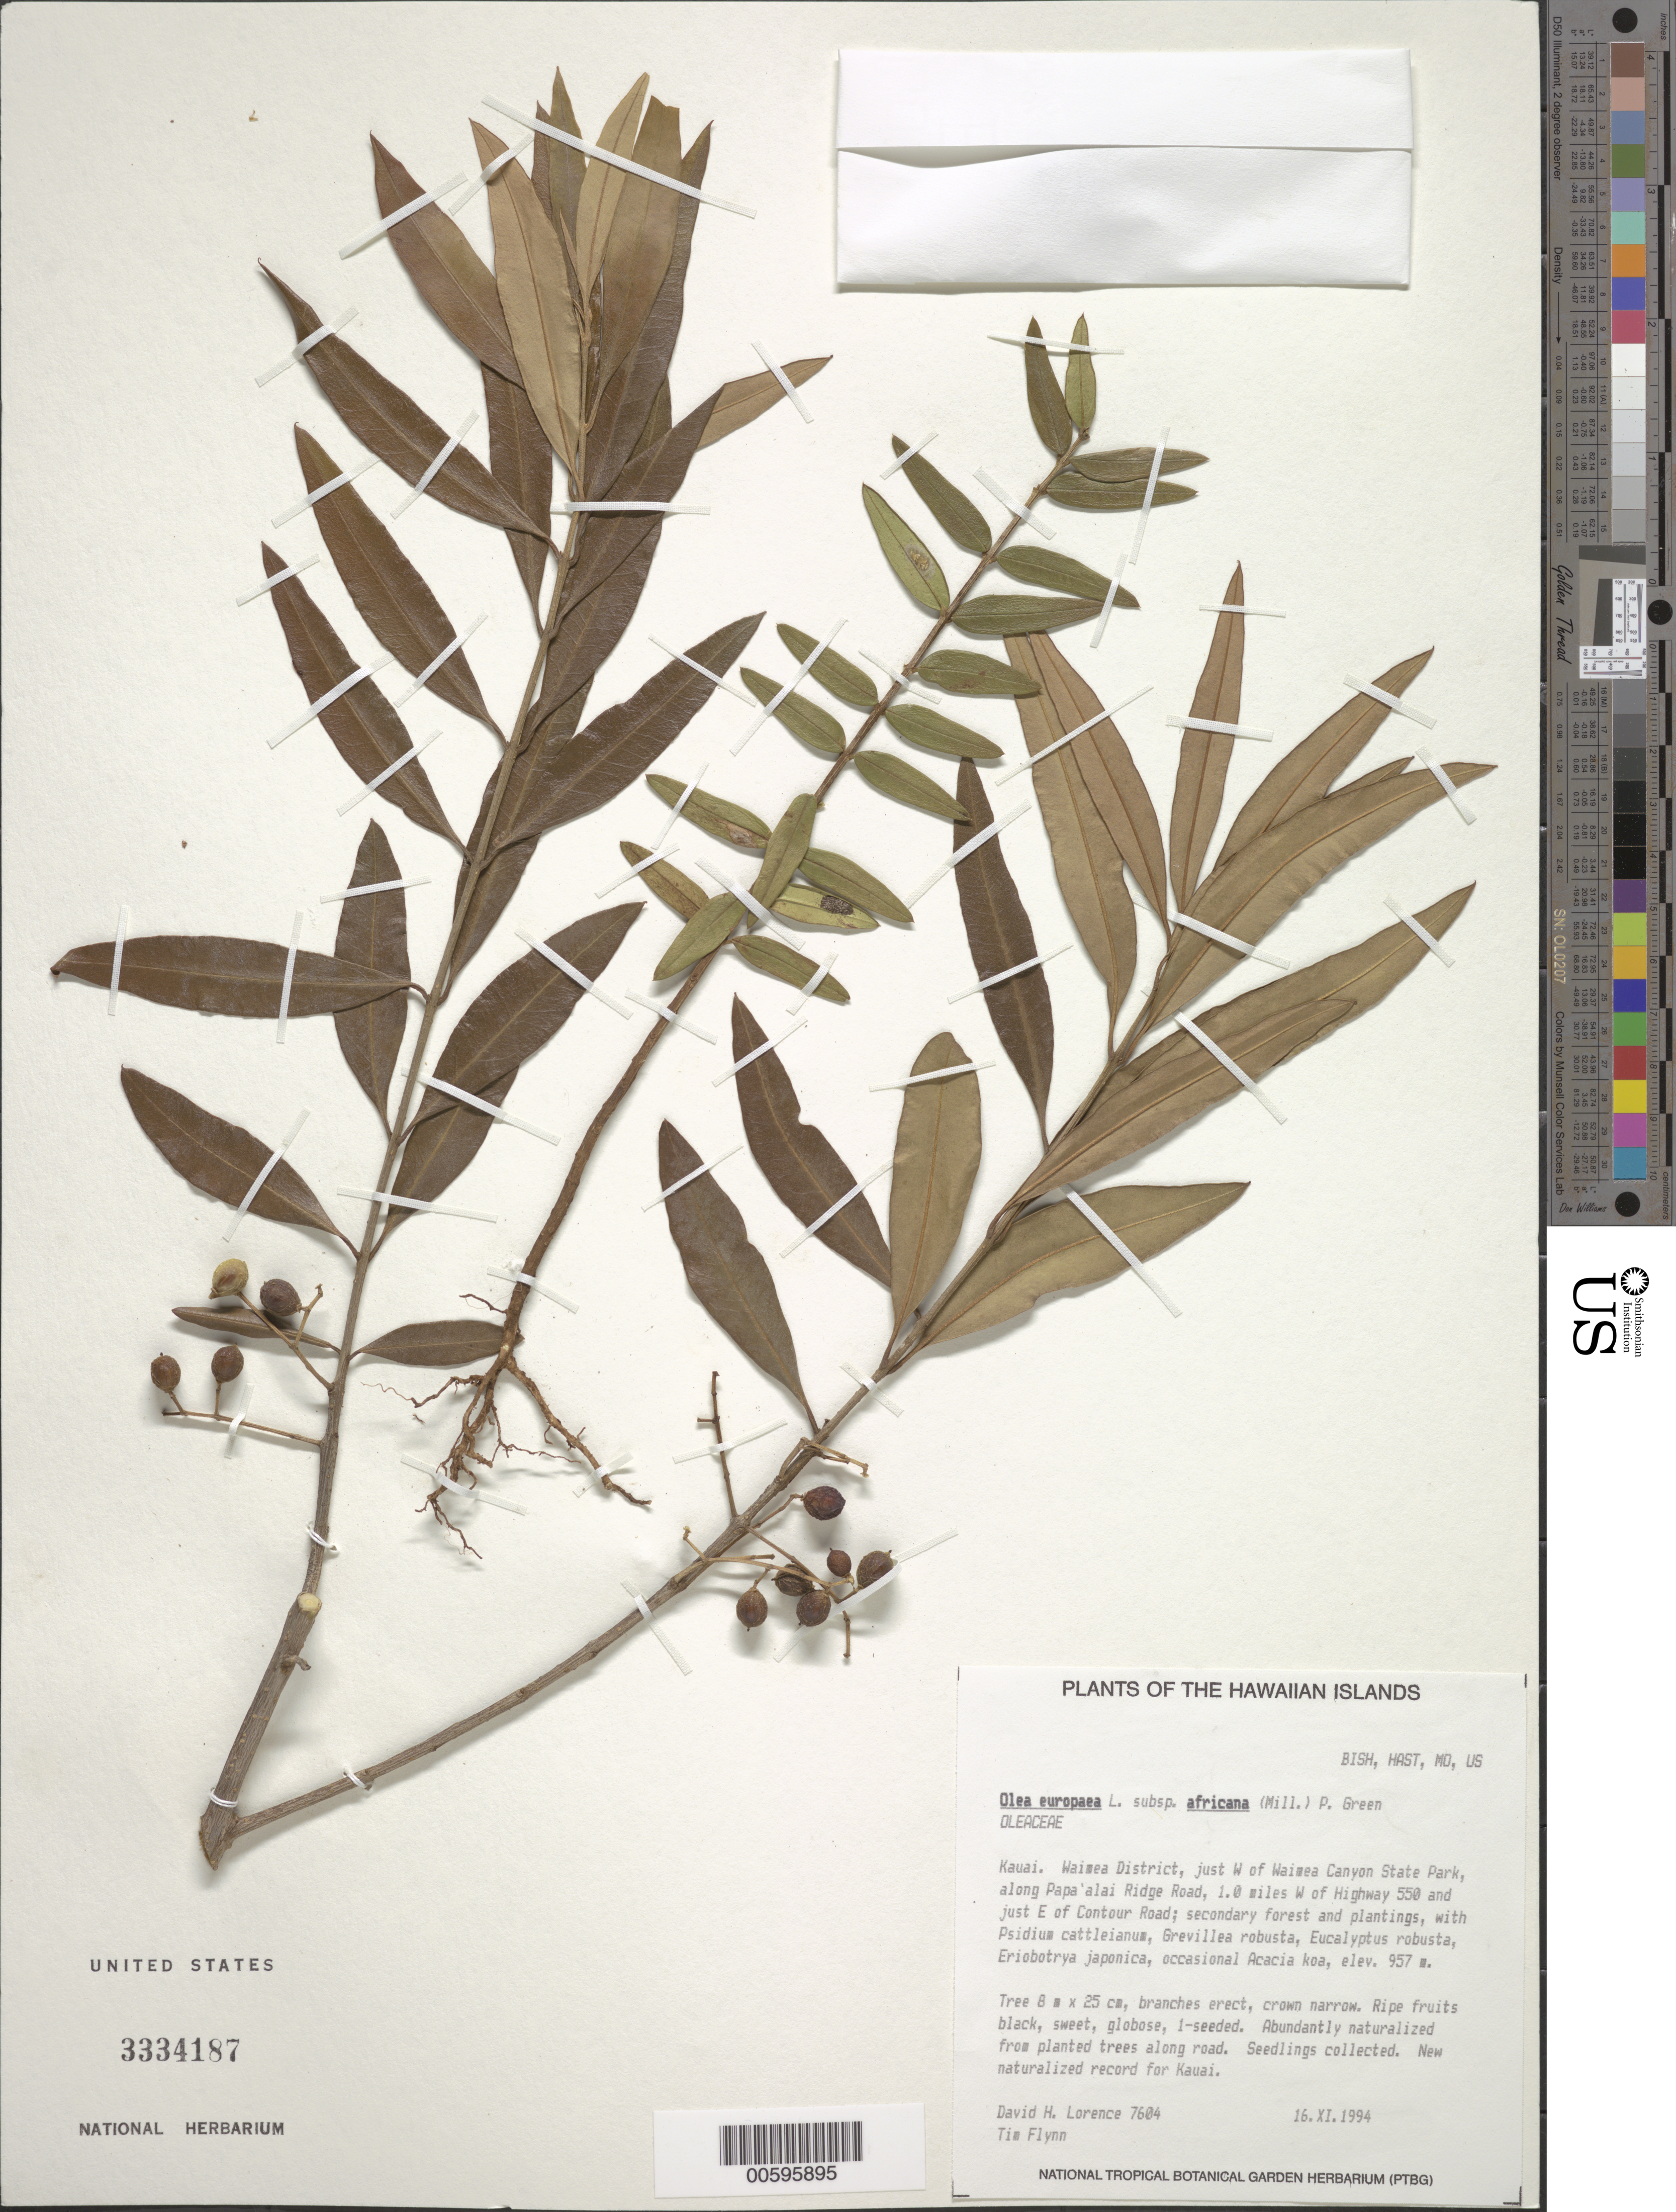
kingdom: Plantae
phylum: Tracheophyta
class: Magnoliopsida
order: Lamiales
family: Oleaceae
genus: Olea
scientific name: Olea europaea subsp. cuspidata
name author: (Wall. & G. Don) Cif.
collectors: D. Lorence & T. W. Flynn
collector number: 7604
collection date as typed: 16 Nov 1994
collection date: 1994-11-16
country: United States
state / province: Hawaii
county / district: Kauai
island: Kaua'i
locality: Waimea Dist, just W of Waimea Canyon State Park, along Papa'alai Ridge Rd, 1.0 mi W of Hwy 550 and just E of Contour Rd.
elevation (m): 957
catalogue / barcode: US 3334187